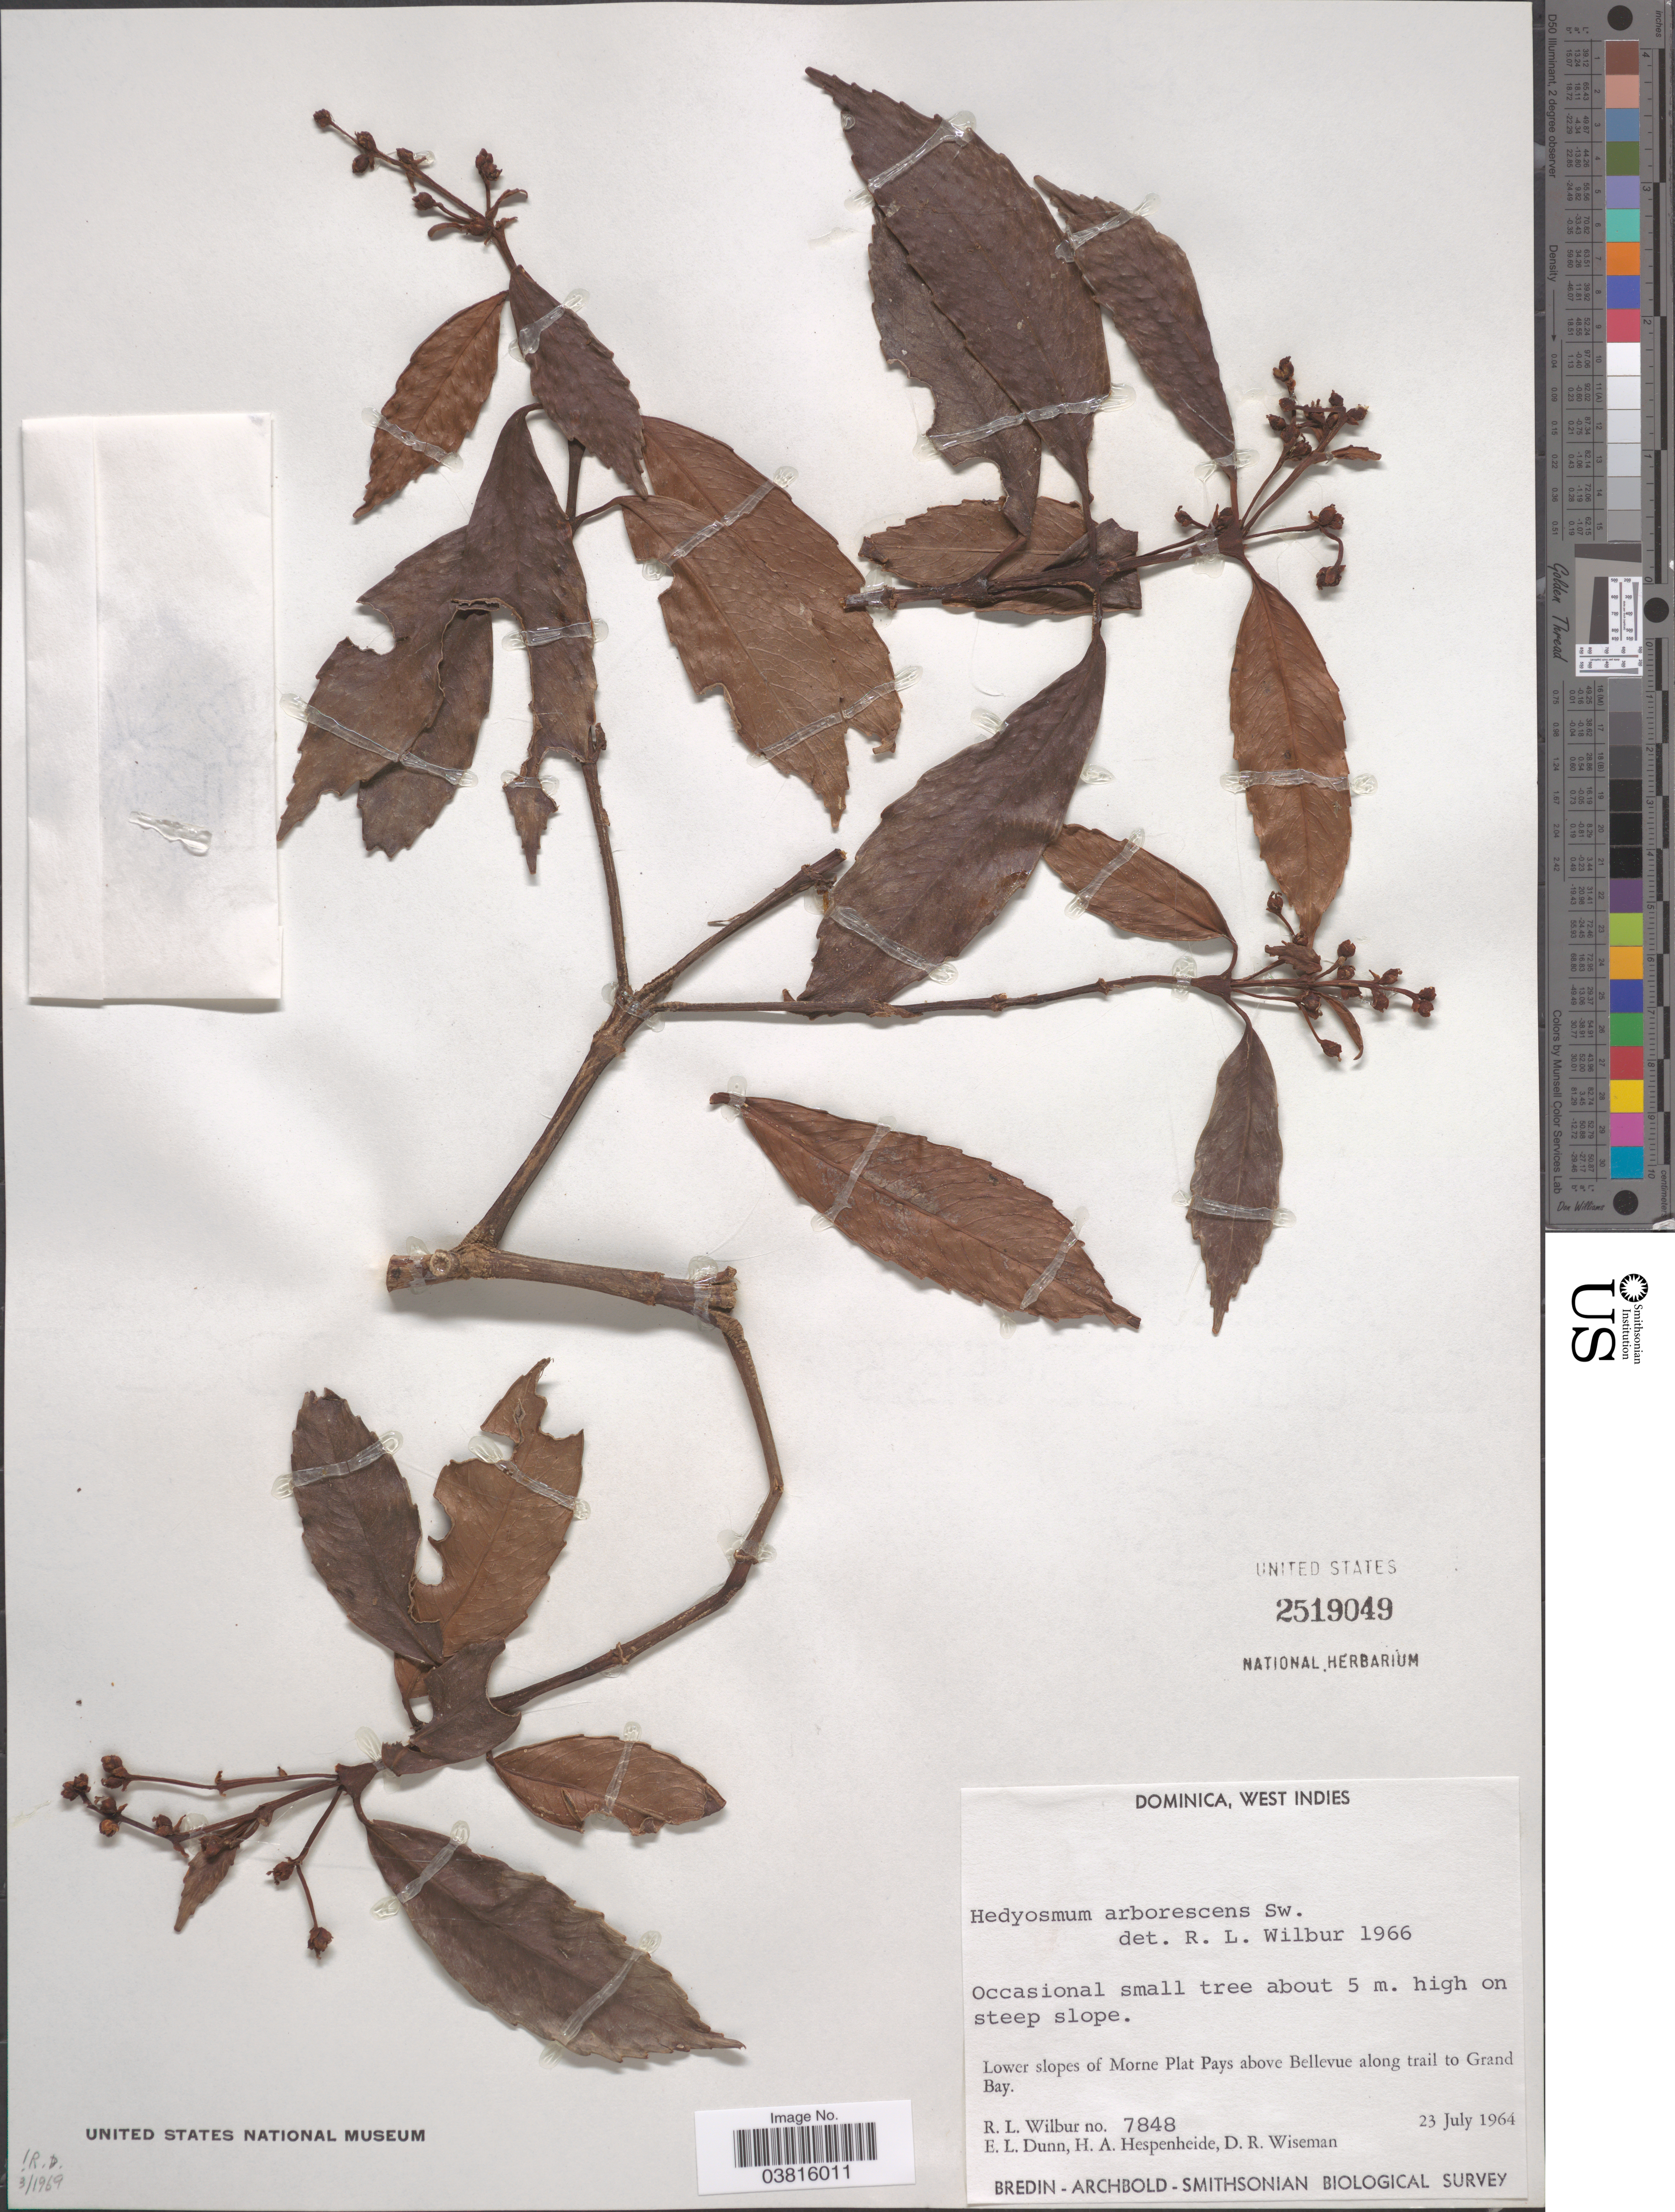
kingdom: Plantae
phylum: Tracheophyta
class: Magnoliopsida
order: Chloranthales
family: Chloranthaceae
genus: Hedyosmum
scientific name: Hedyosmum arborescens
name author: Sw.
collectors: R. L. Wilbur, E. Dunn, H. A. Hespenheide & D. R. Wiseman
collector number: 7848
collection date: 1964-07-23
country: Dominica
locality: Lower slopes of Morne Plat above Bellevue along trail to Grand Bay.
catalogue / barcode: US 2519049